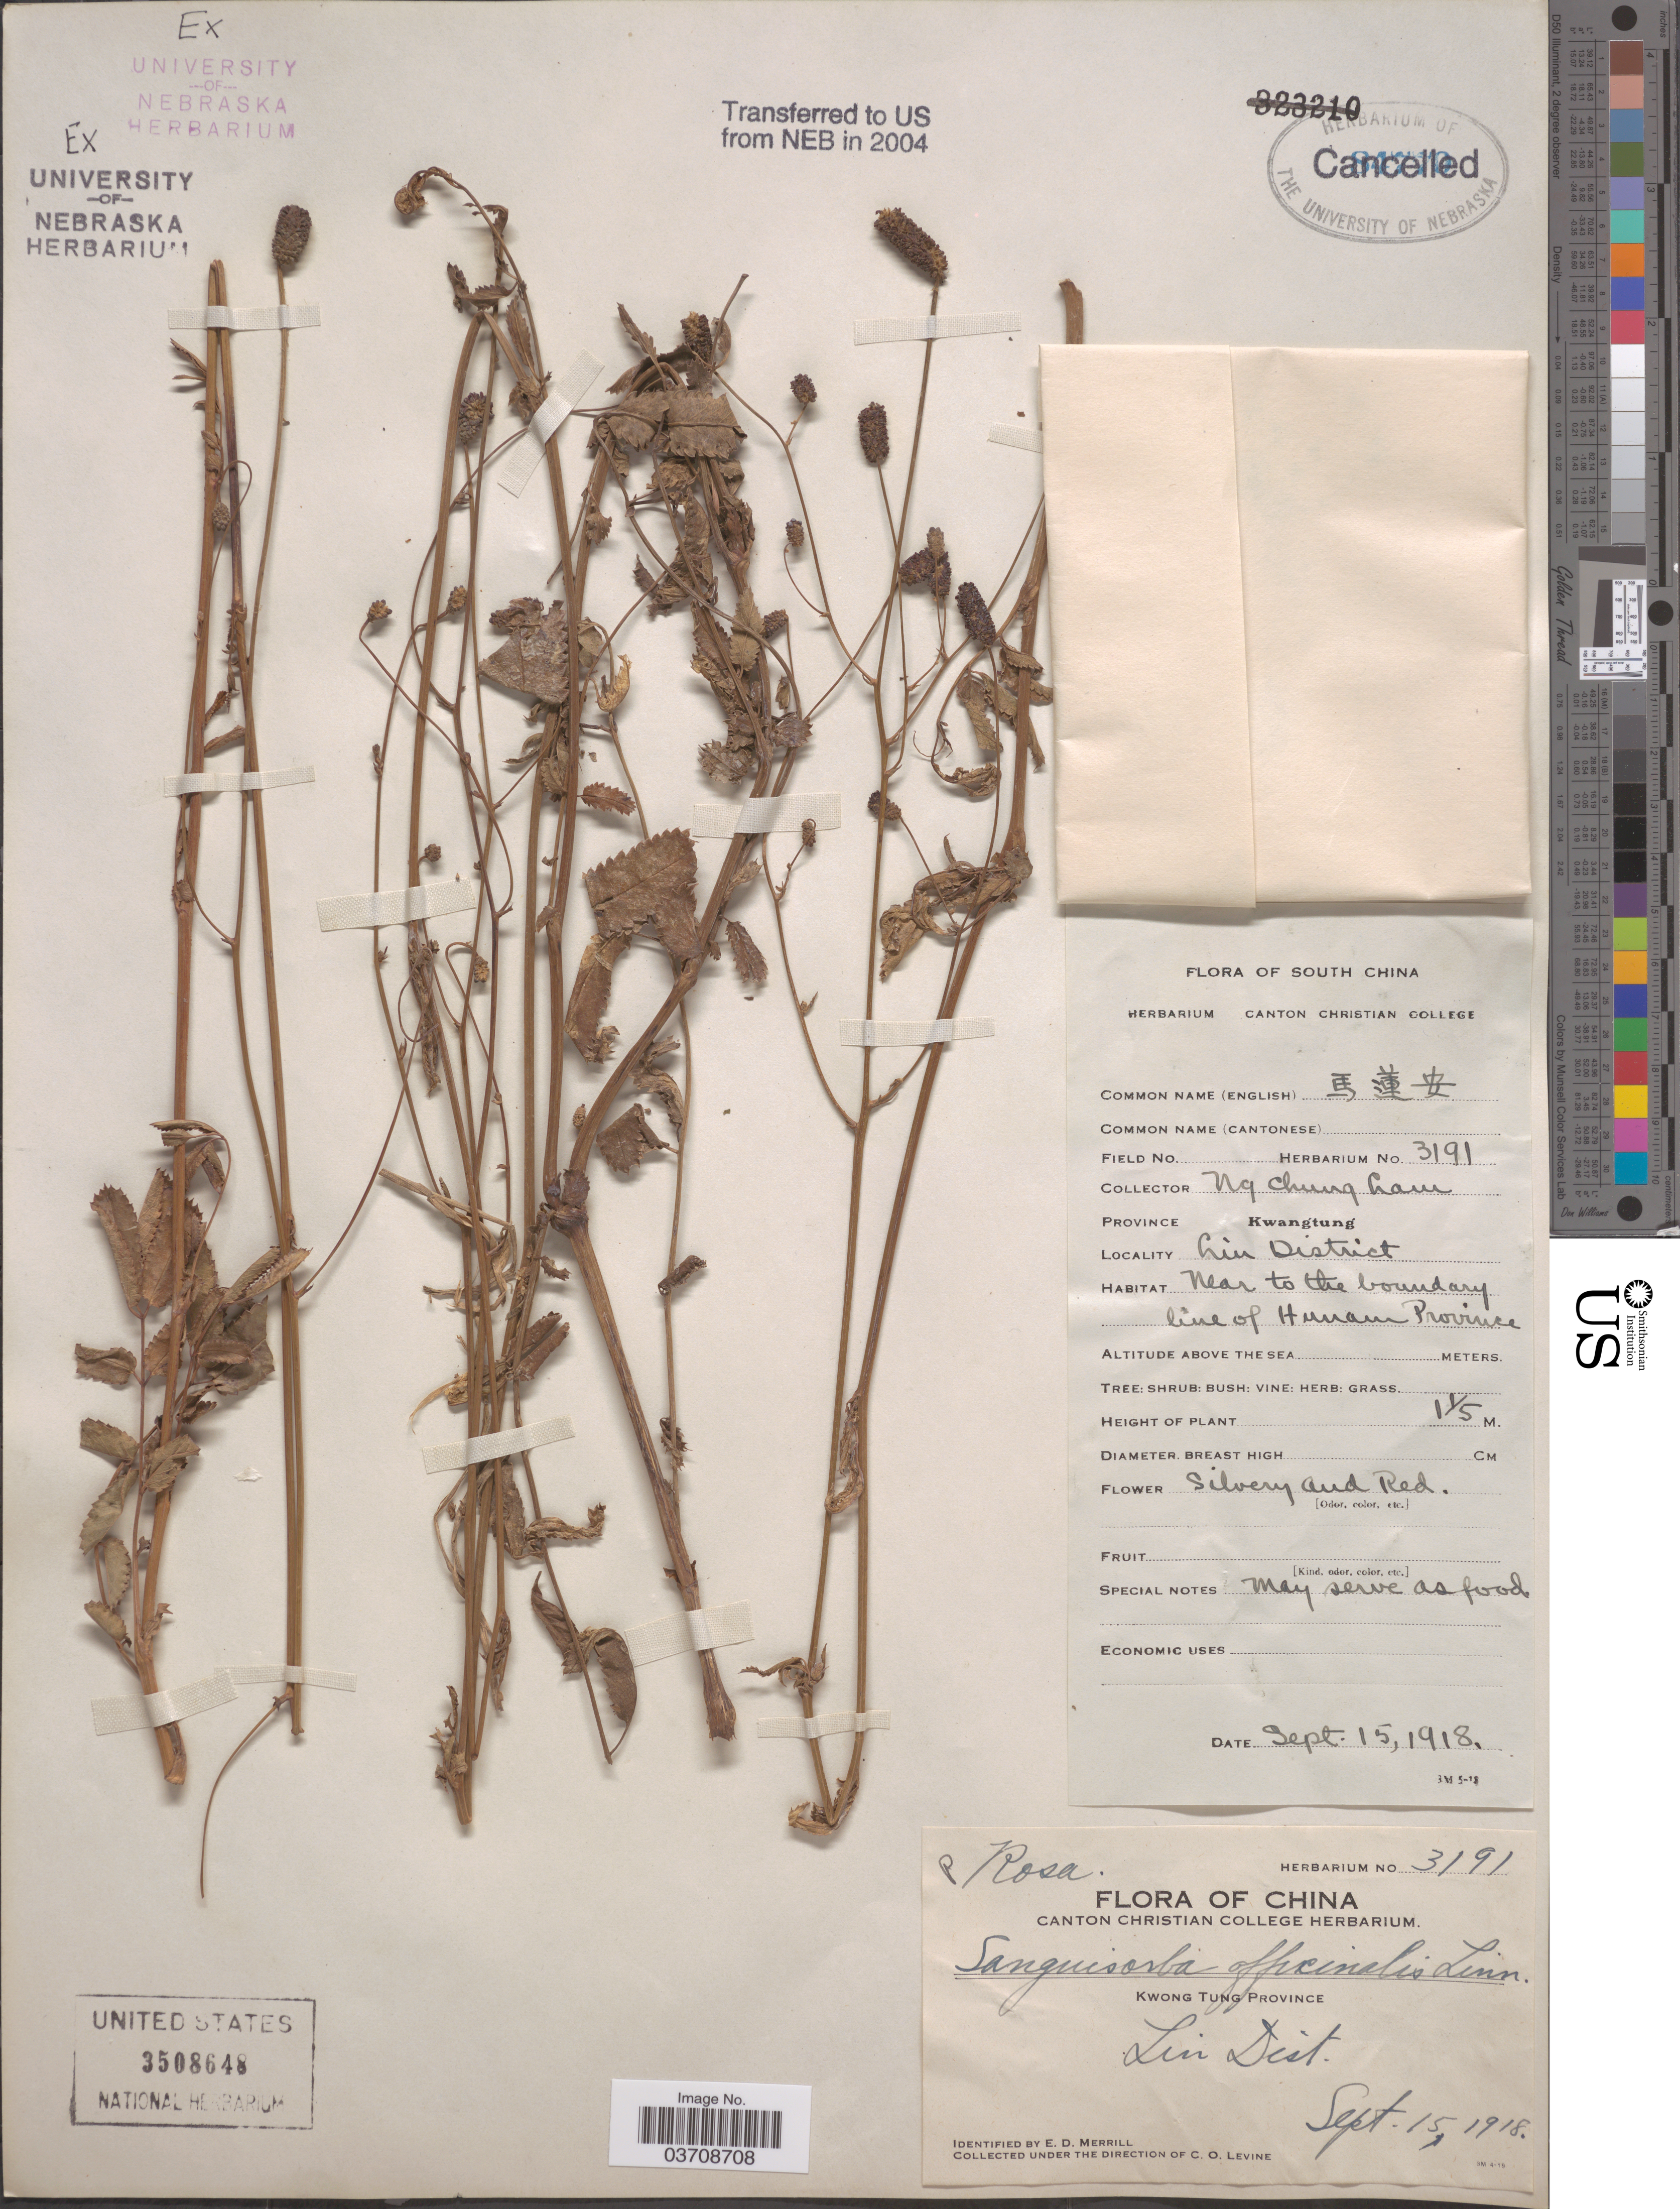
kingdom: Plantae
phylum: Tracheophyta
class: Magnoliopsida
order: Rosales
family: Rosaceae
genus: Sanguisorba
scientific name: Sanguisorba officinalis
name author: L.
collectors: N. C. Lam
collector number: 3191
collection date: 1918-09-15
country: China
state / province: Guangdong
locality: South China. Province Kwangtung. Lin District, Near to the boundary line of Hunam Province.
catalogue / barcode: US 3508648